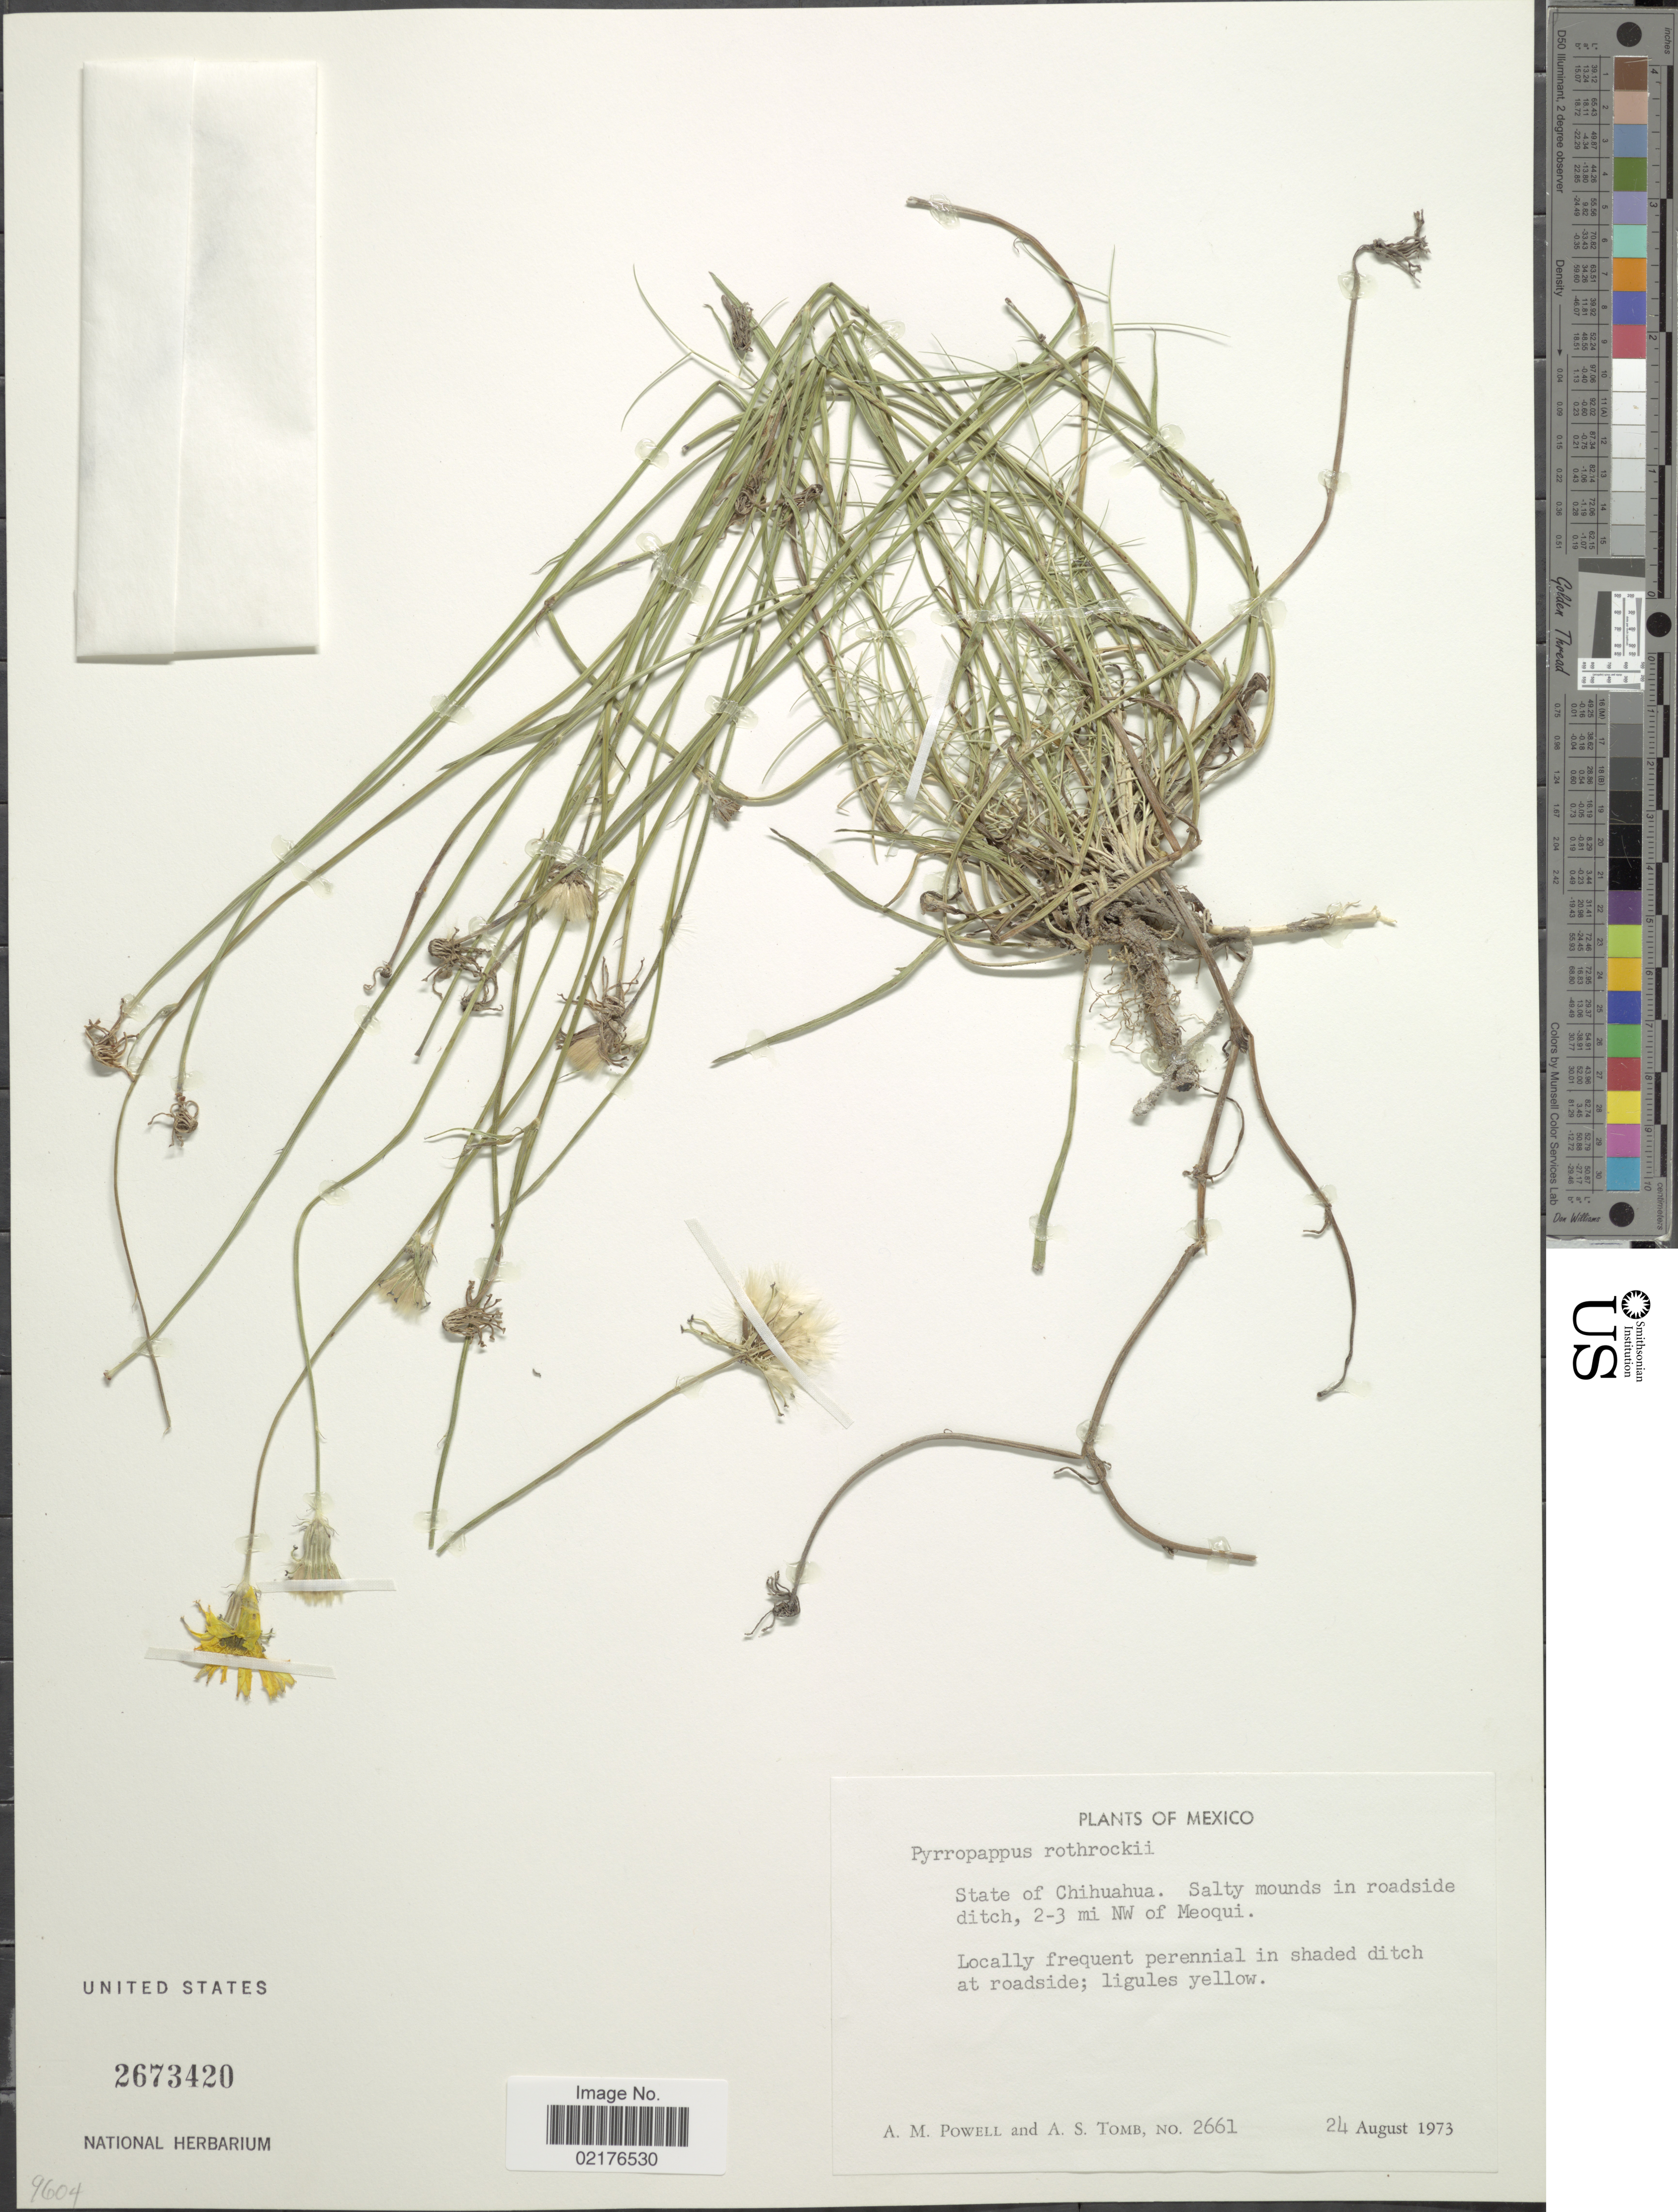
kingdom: Plantae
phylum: Tracheophyta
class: Magnoliopsida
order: Asterales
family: Asteraceae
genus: Pyrrhopappus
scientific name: Pyrrhopappus rothrockii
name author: A. Gray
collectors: A. M. Powell & A. Tomb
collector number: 2661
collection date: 1973-08-24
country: Mexico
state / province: Chihuahua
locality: State of Chihuahua, Salty mounds in roadside ditch, 2-3 mi NW of Meoqui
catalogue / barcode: US 2673420